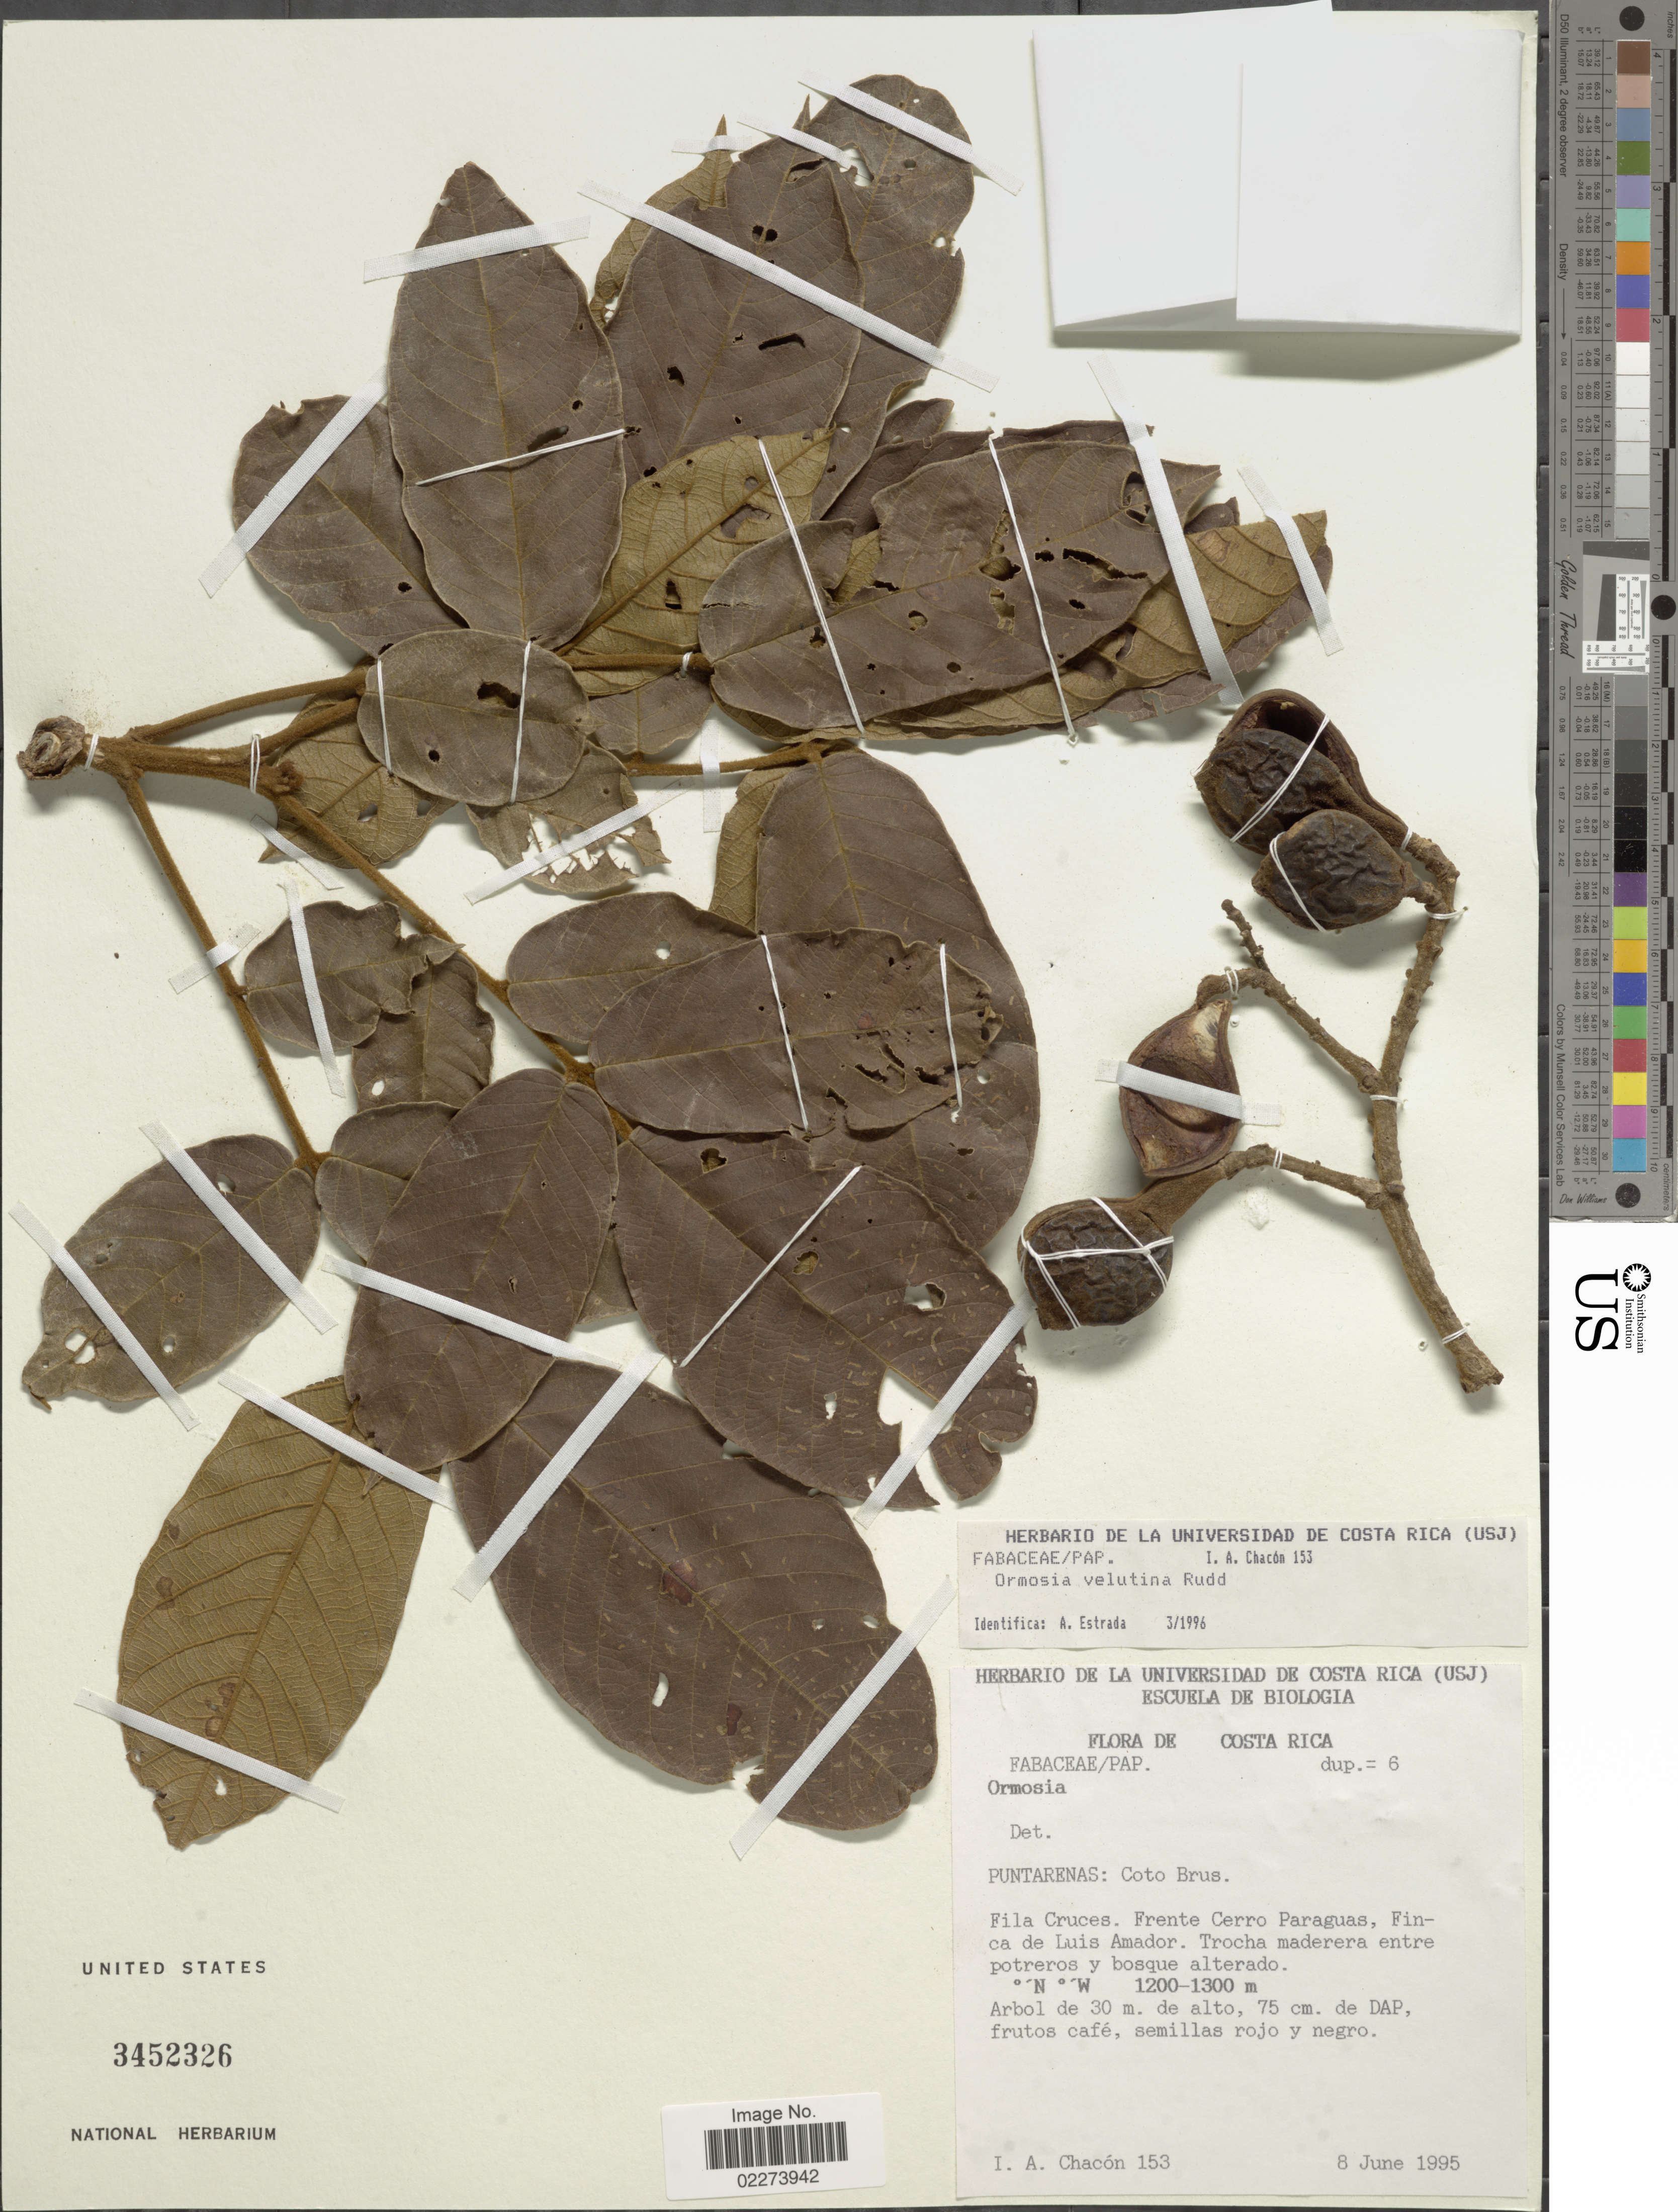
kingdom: Plantae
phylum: Tracheophyta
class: Magnoliopsida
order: Fabales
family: Fabaceae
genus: Ormosia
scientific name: Ormosia velutina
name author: Rudd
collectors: I. Chacón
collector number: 153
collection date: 1995-06-08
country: Costa Rica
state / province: Puntarenas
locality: Puntarenas: Coto Brus, Fila Cruces, Frente Cerro Paraguas, Finca de Luis Amador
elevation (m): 1200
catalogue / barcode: US 3452326